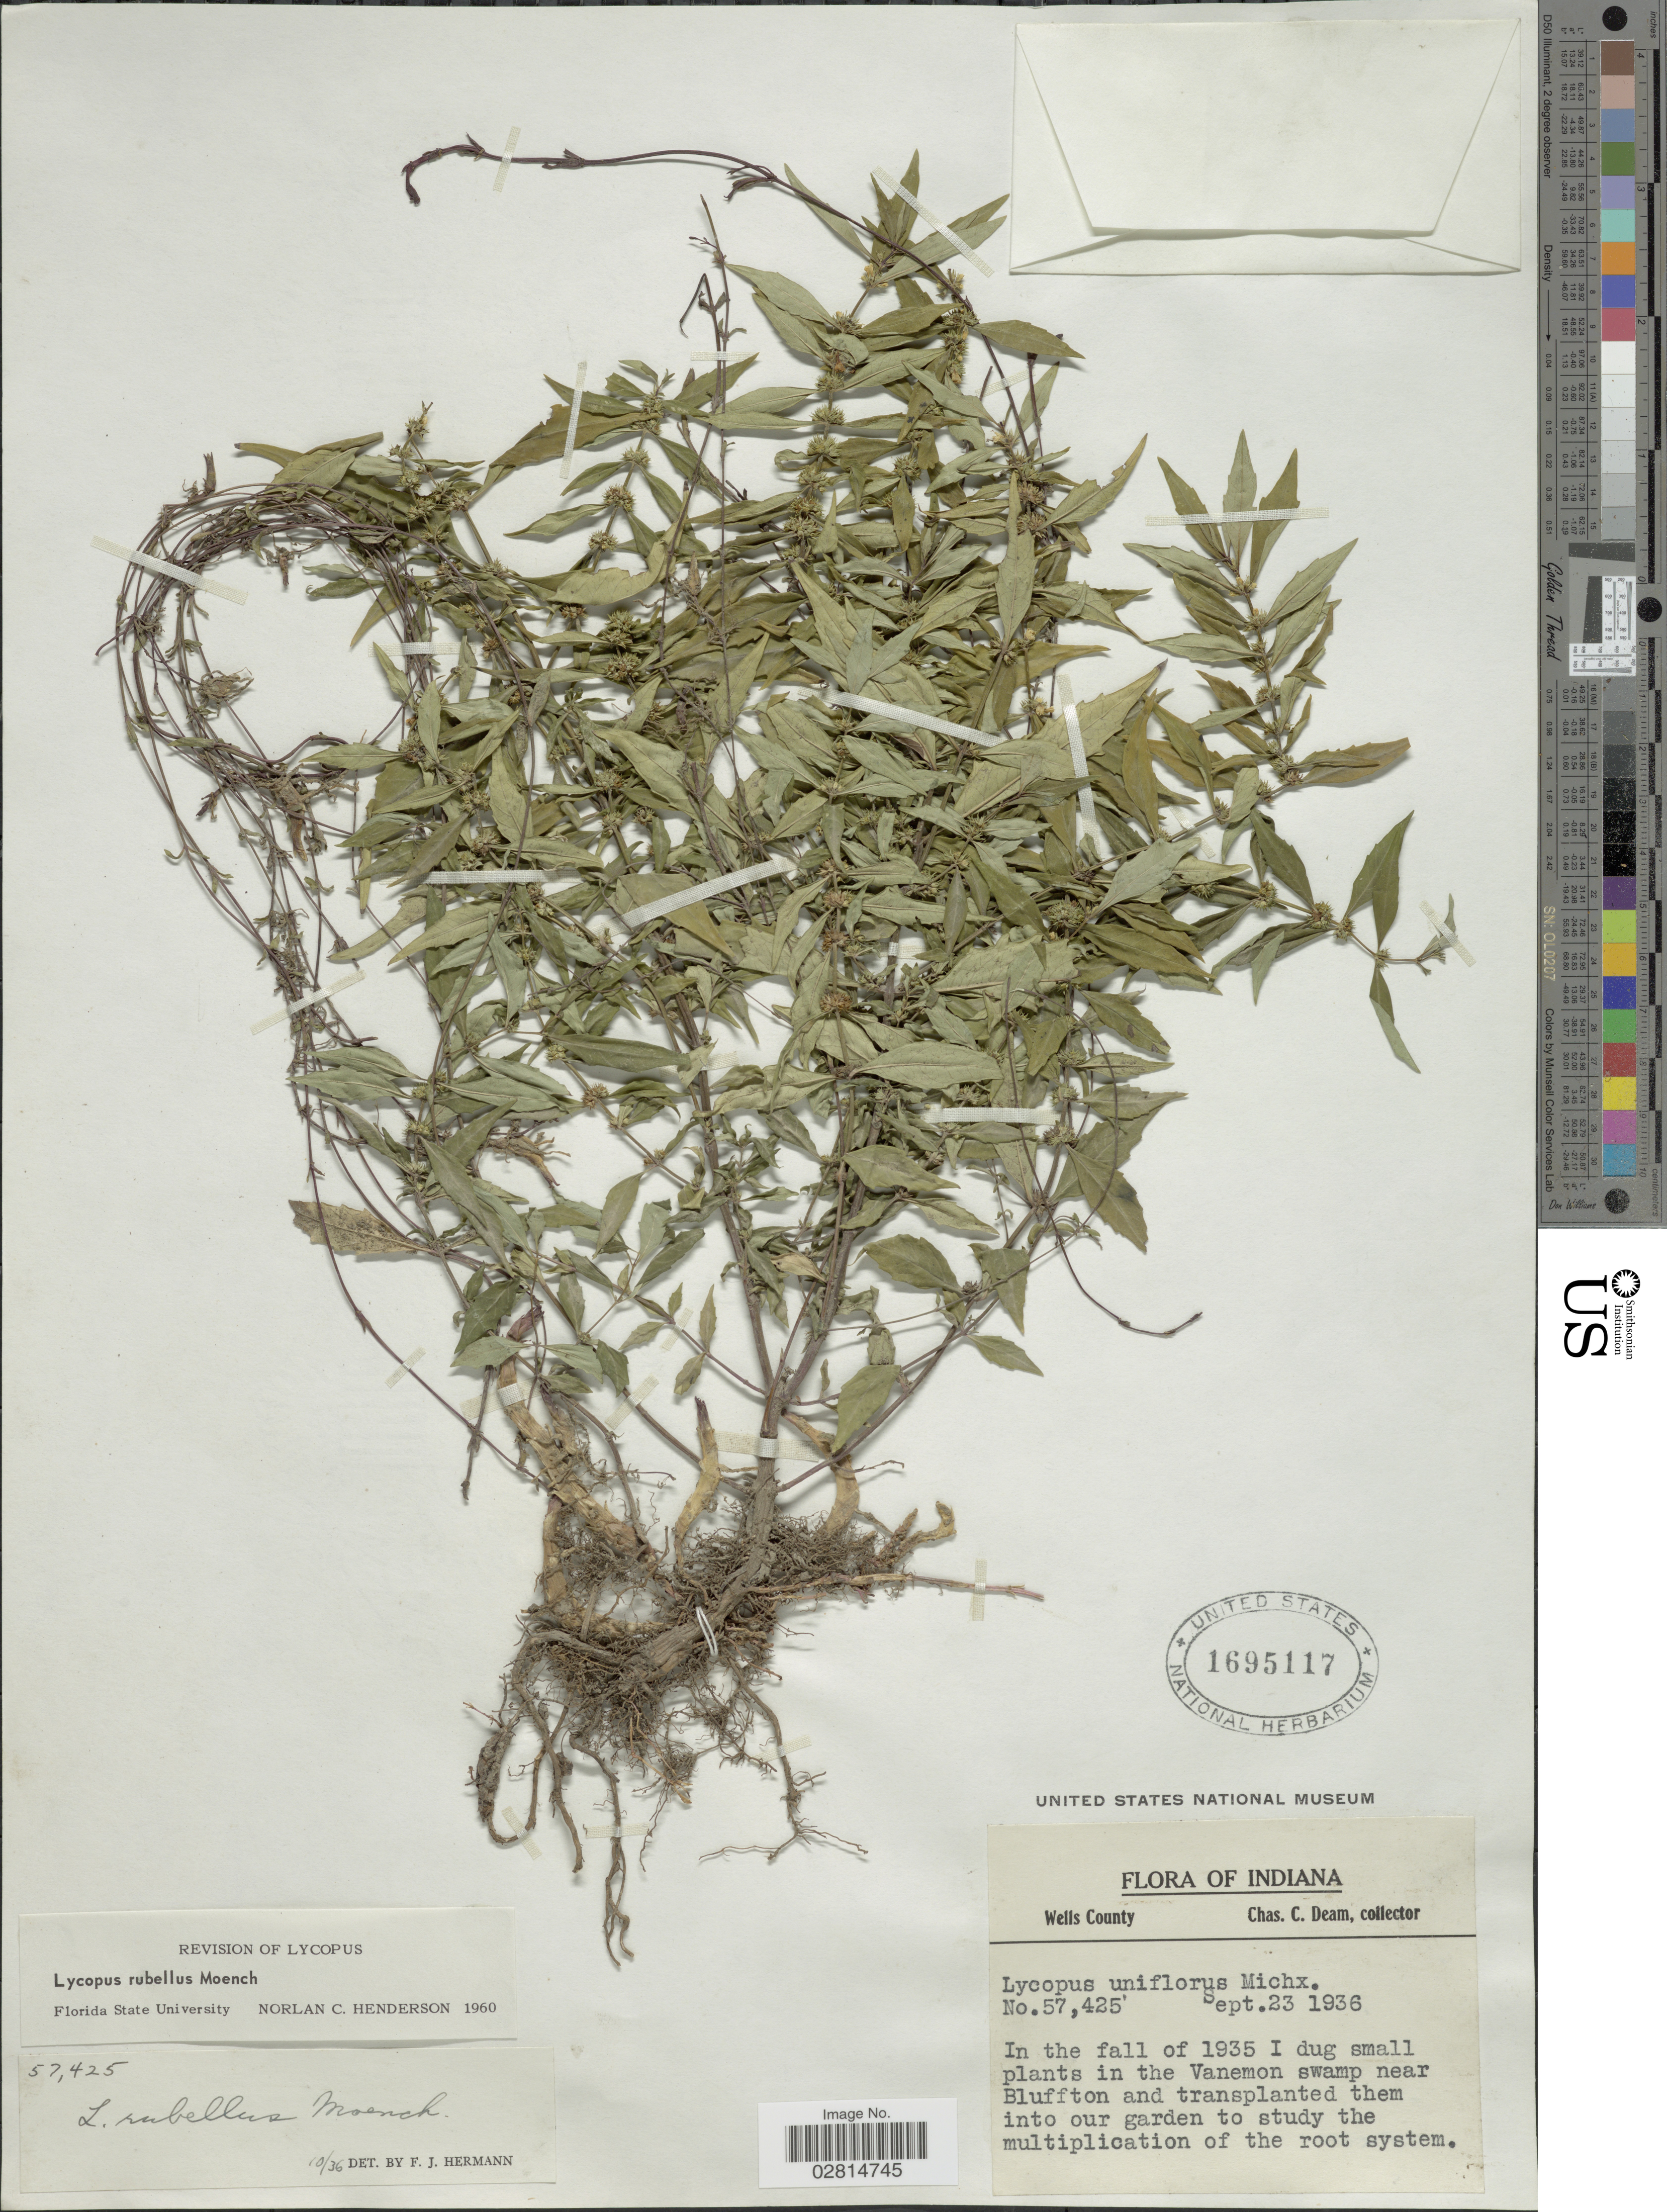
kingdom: Plantae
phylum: Tracheophyta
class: Magnoliopsida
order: Lamiales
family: Lamiaceae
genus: Lycopus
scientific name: Lycopus rubellus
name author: Moench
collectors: C. C. Deam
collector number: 57425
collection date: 1936-09-23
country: United States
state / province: Indiana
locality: Wells County. In the fall of 1935 I dug small plants in the Vanemon swamp near Bluffton and transplanted them into our garden to study the multiplication of the root system.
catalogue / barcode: US 1695117